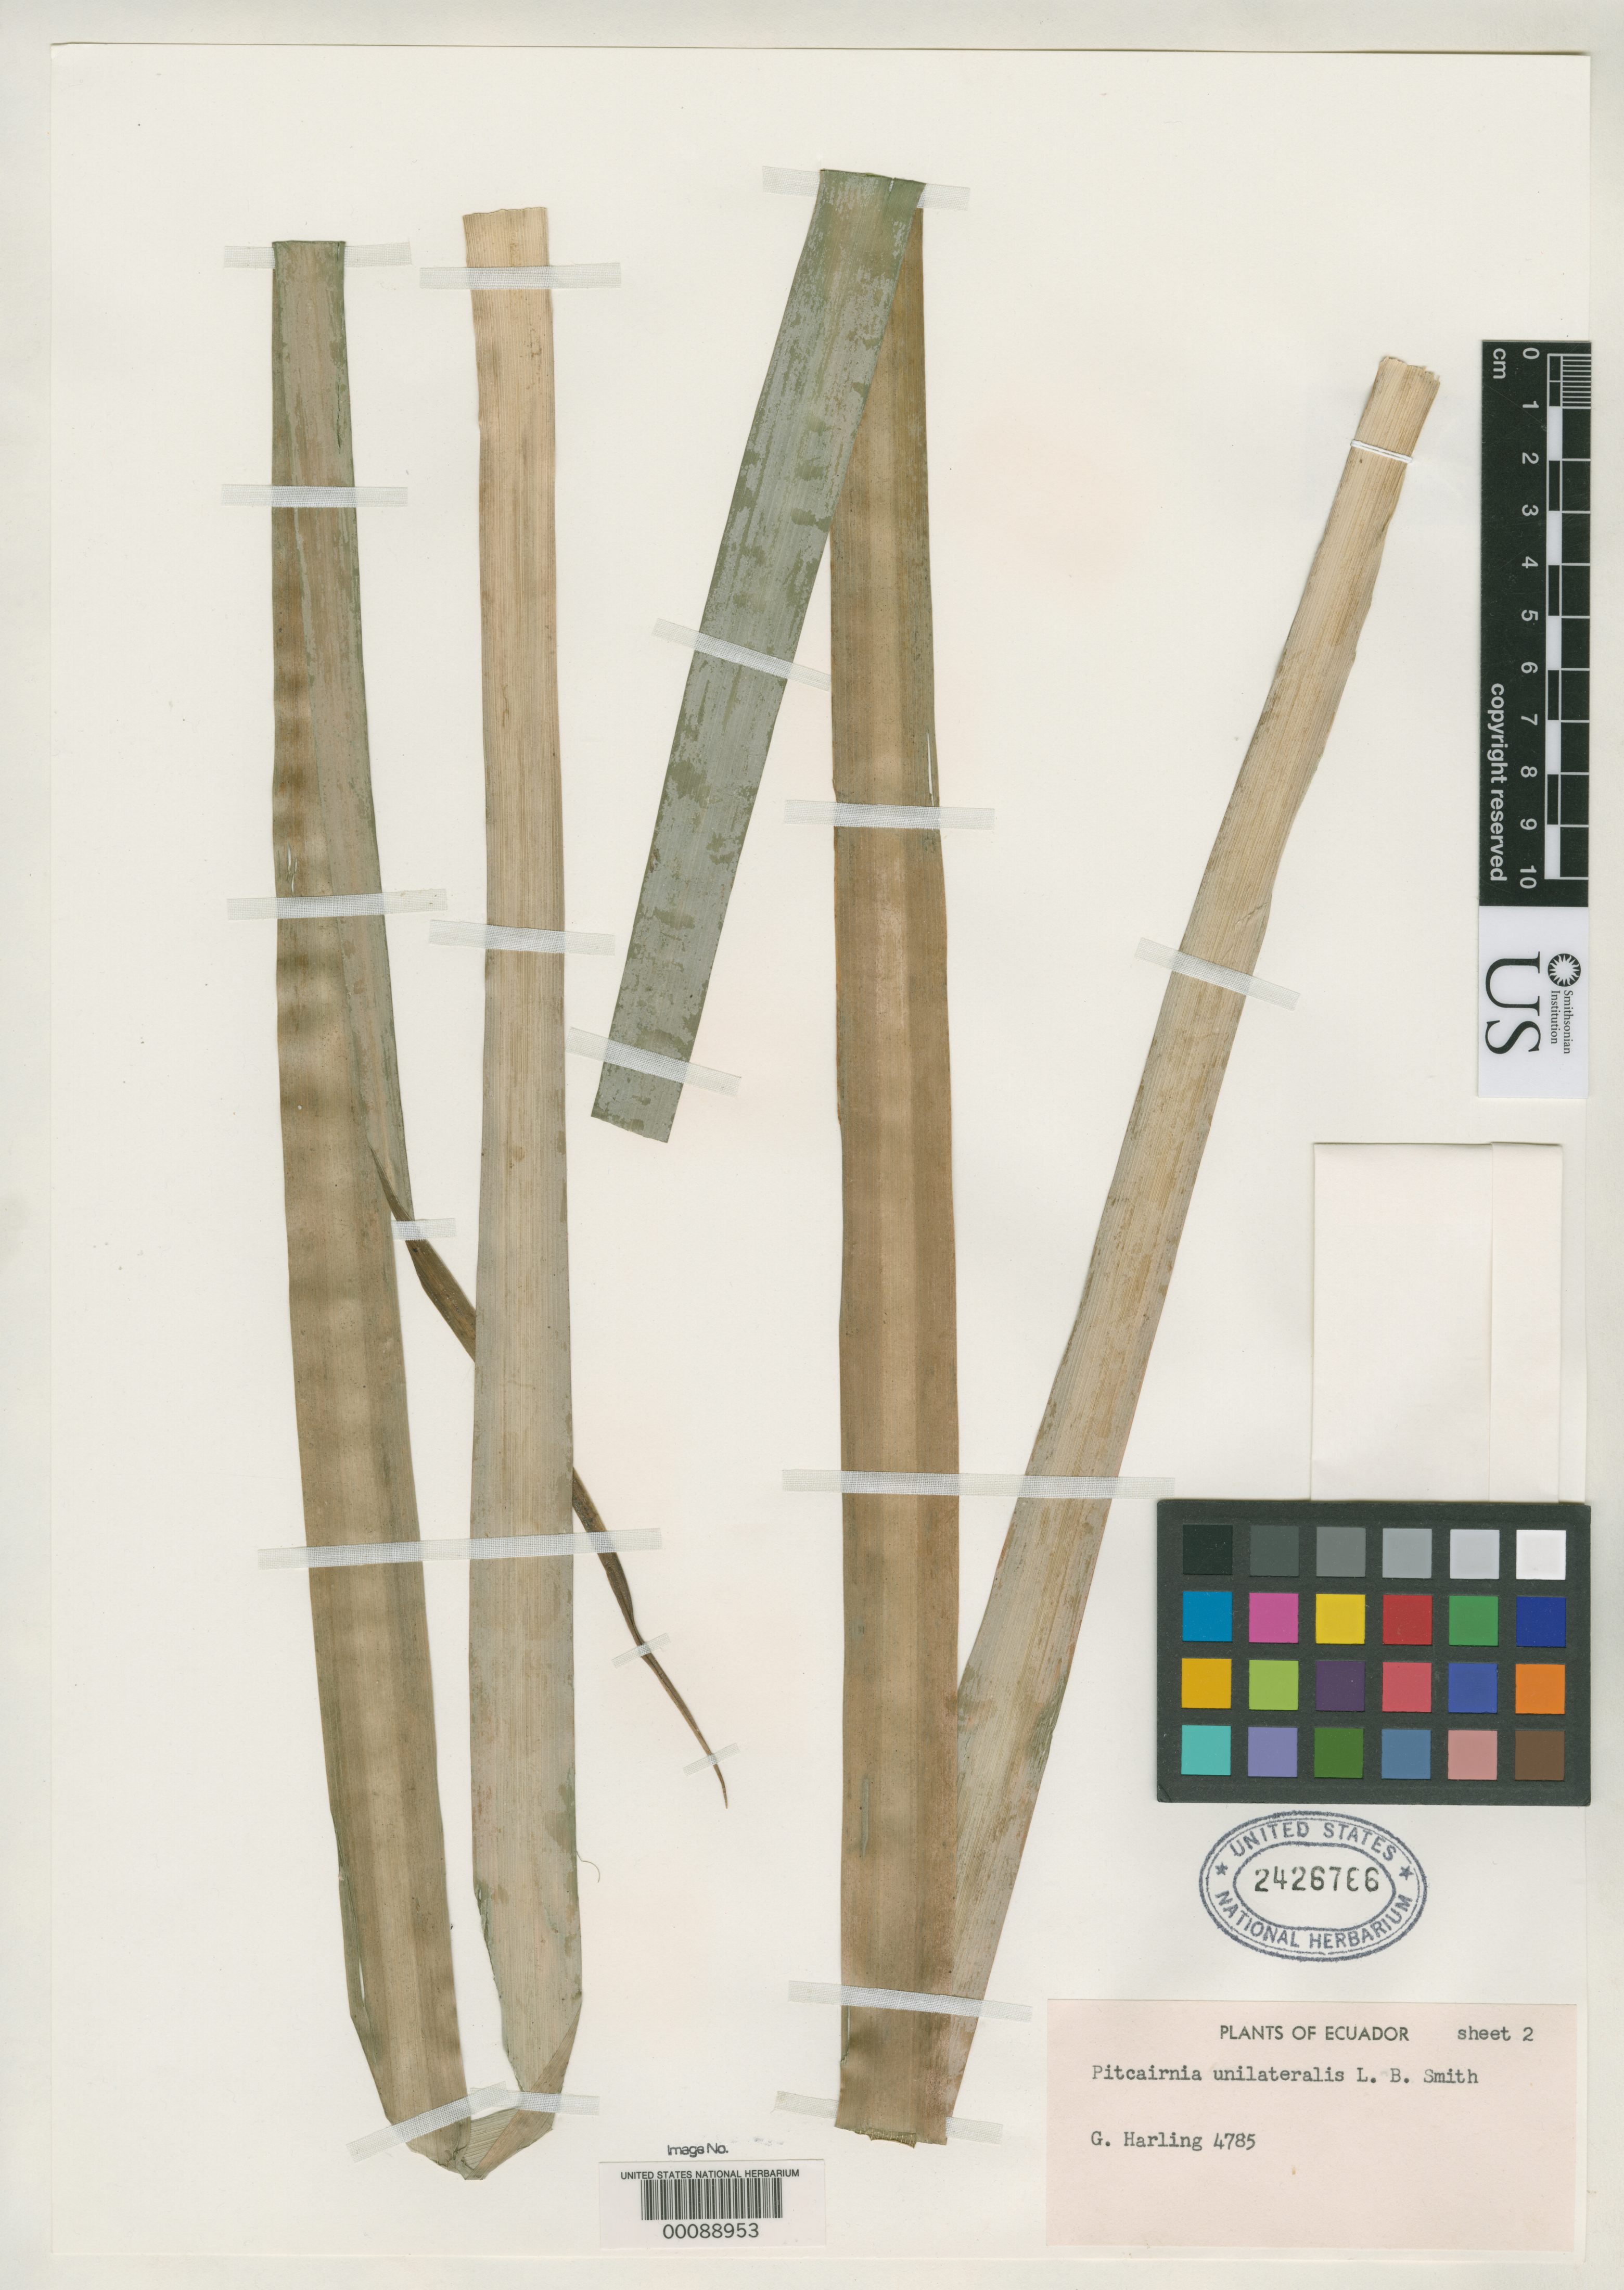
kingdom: Plantae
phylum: Tracheophyta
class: Liliopsida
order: Poales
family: Bromeliaceae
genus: Pitcairnia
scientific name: Pitcairnia unilateralis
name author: L.B. Sm.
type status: Isotype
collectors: G. Harling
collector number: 4785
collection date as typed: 18 Apr 1959 to 26 Apr 1959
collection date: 1959-04-18/1959-04-26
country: Ecuador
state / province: Guayas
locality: Rio Daule below Pinchincha, Hacienda Santa Barbarita.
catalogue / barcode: US 2426766